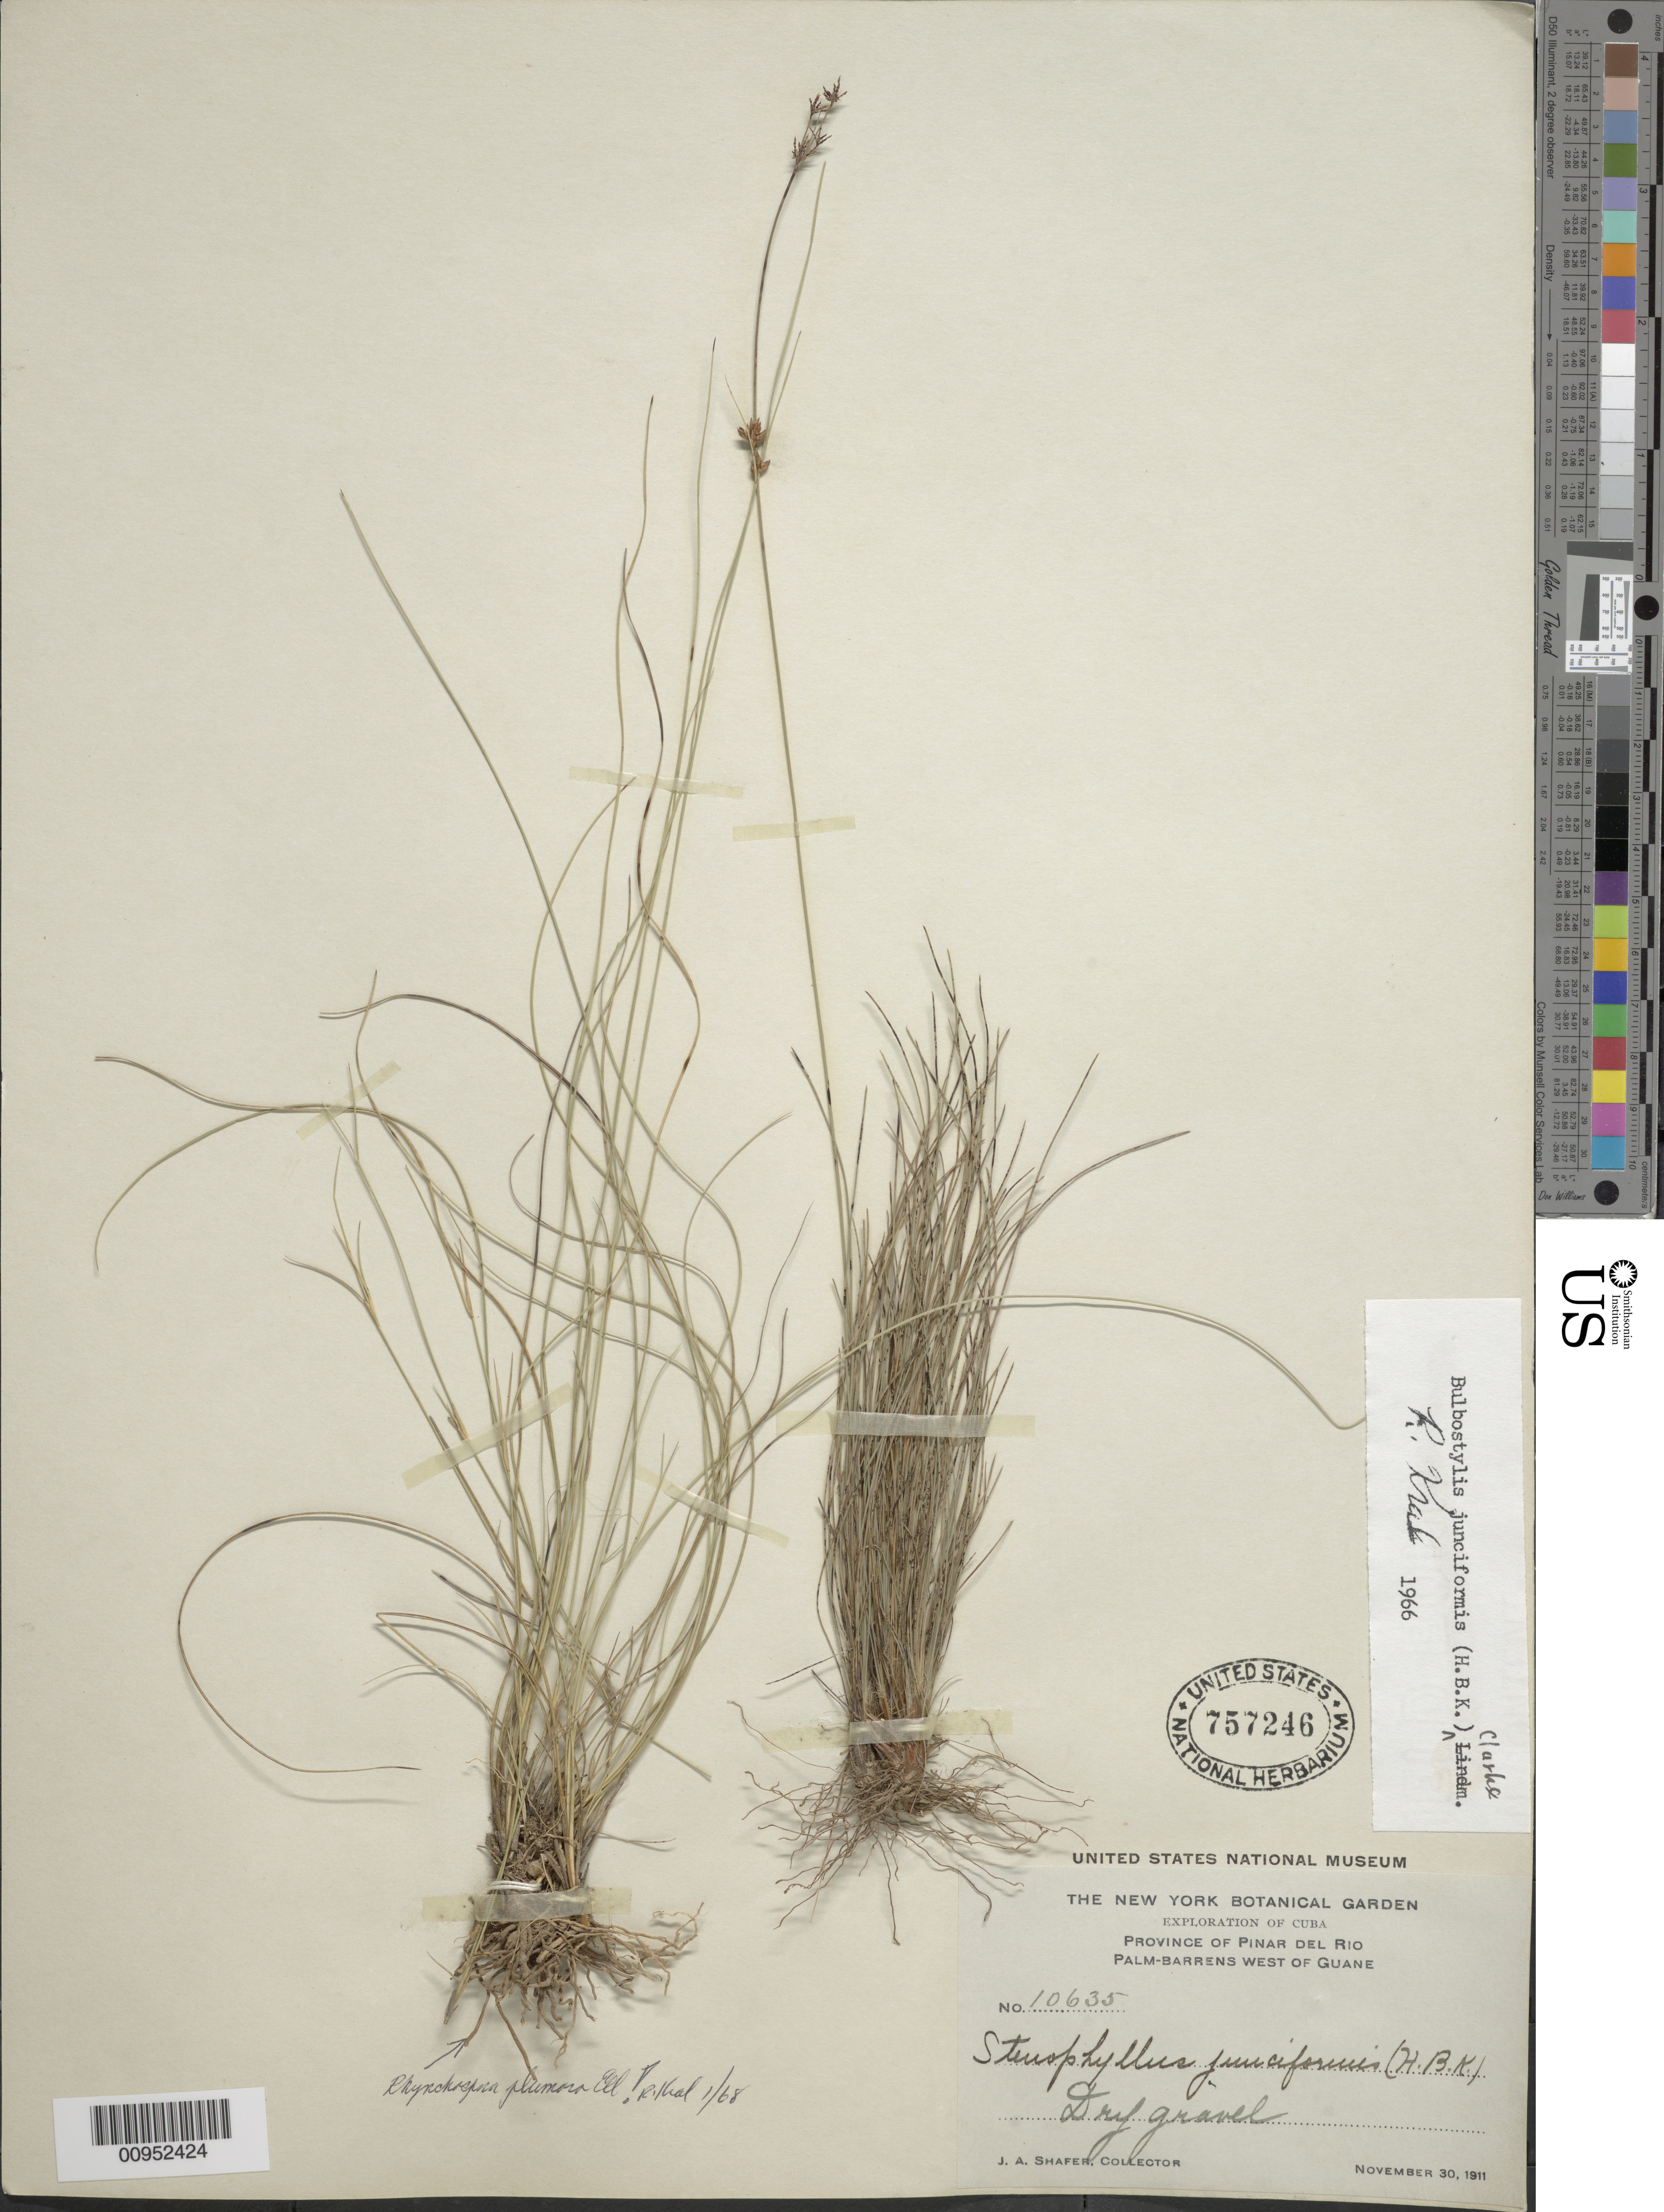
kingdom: Plantae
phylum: Tracheophyta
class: Liliopsida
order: Poales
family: Cyperaceae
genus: Bulbostylis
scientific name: Bulbostylis junciformis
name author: (Kunth) C.B. Clarke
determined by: Kral, Robert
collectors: J. A. Shafer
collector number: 10635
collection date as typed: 30 Nov 1911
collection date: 1911-11-30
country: Cuba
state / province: Pinar del Rio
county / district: Dry forest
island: Cuba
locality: Palm-barrens, W of Guane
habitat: Dry gravel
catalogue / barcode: US 757246